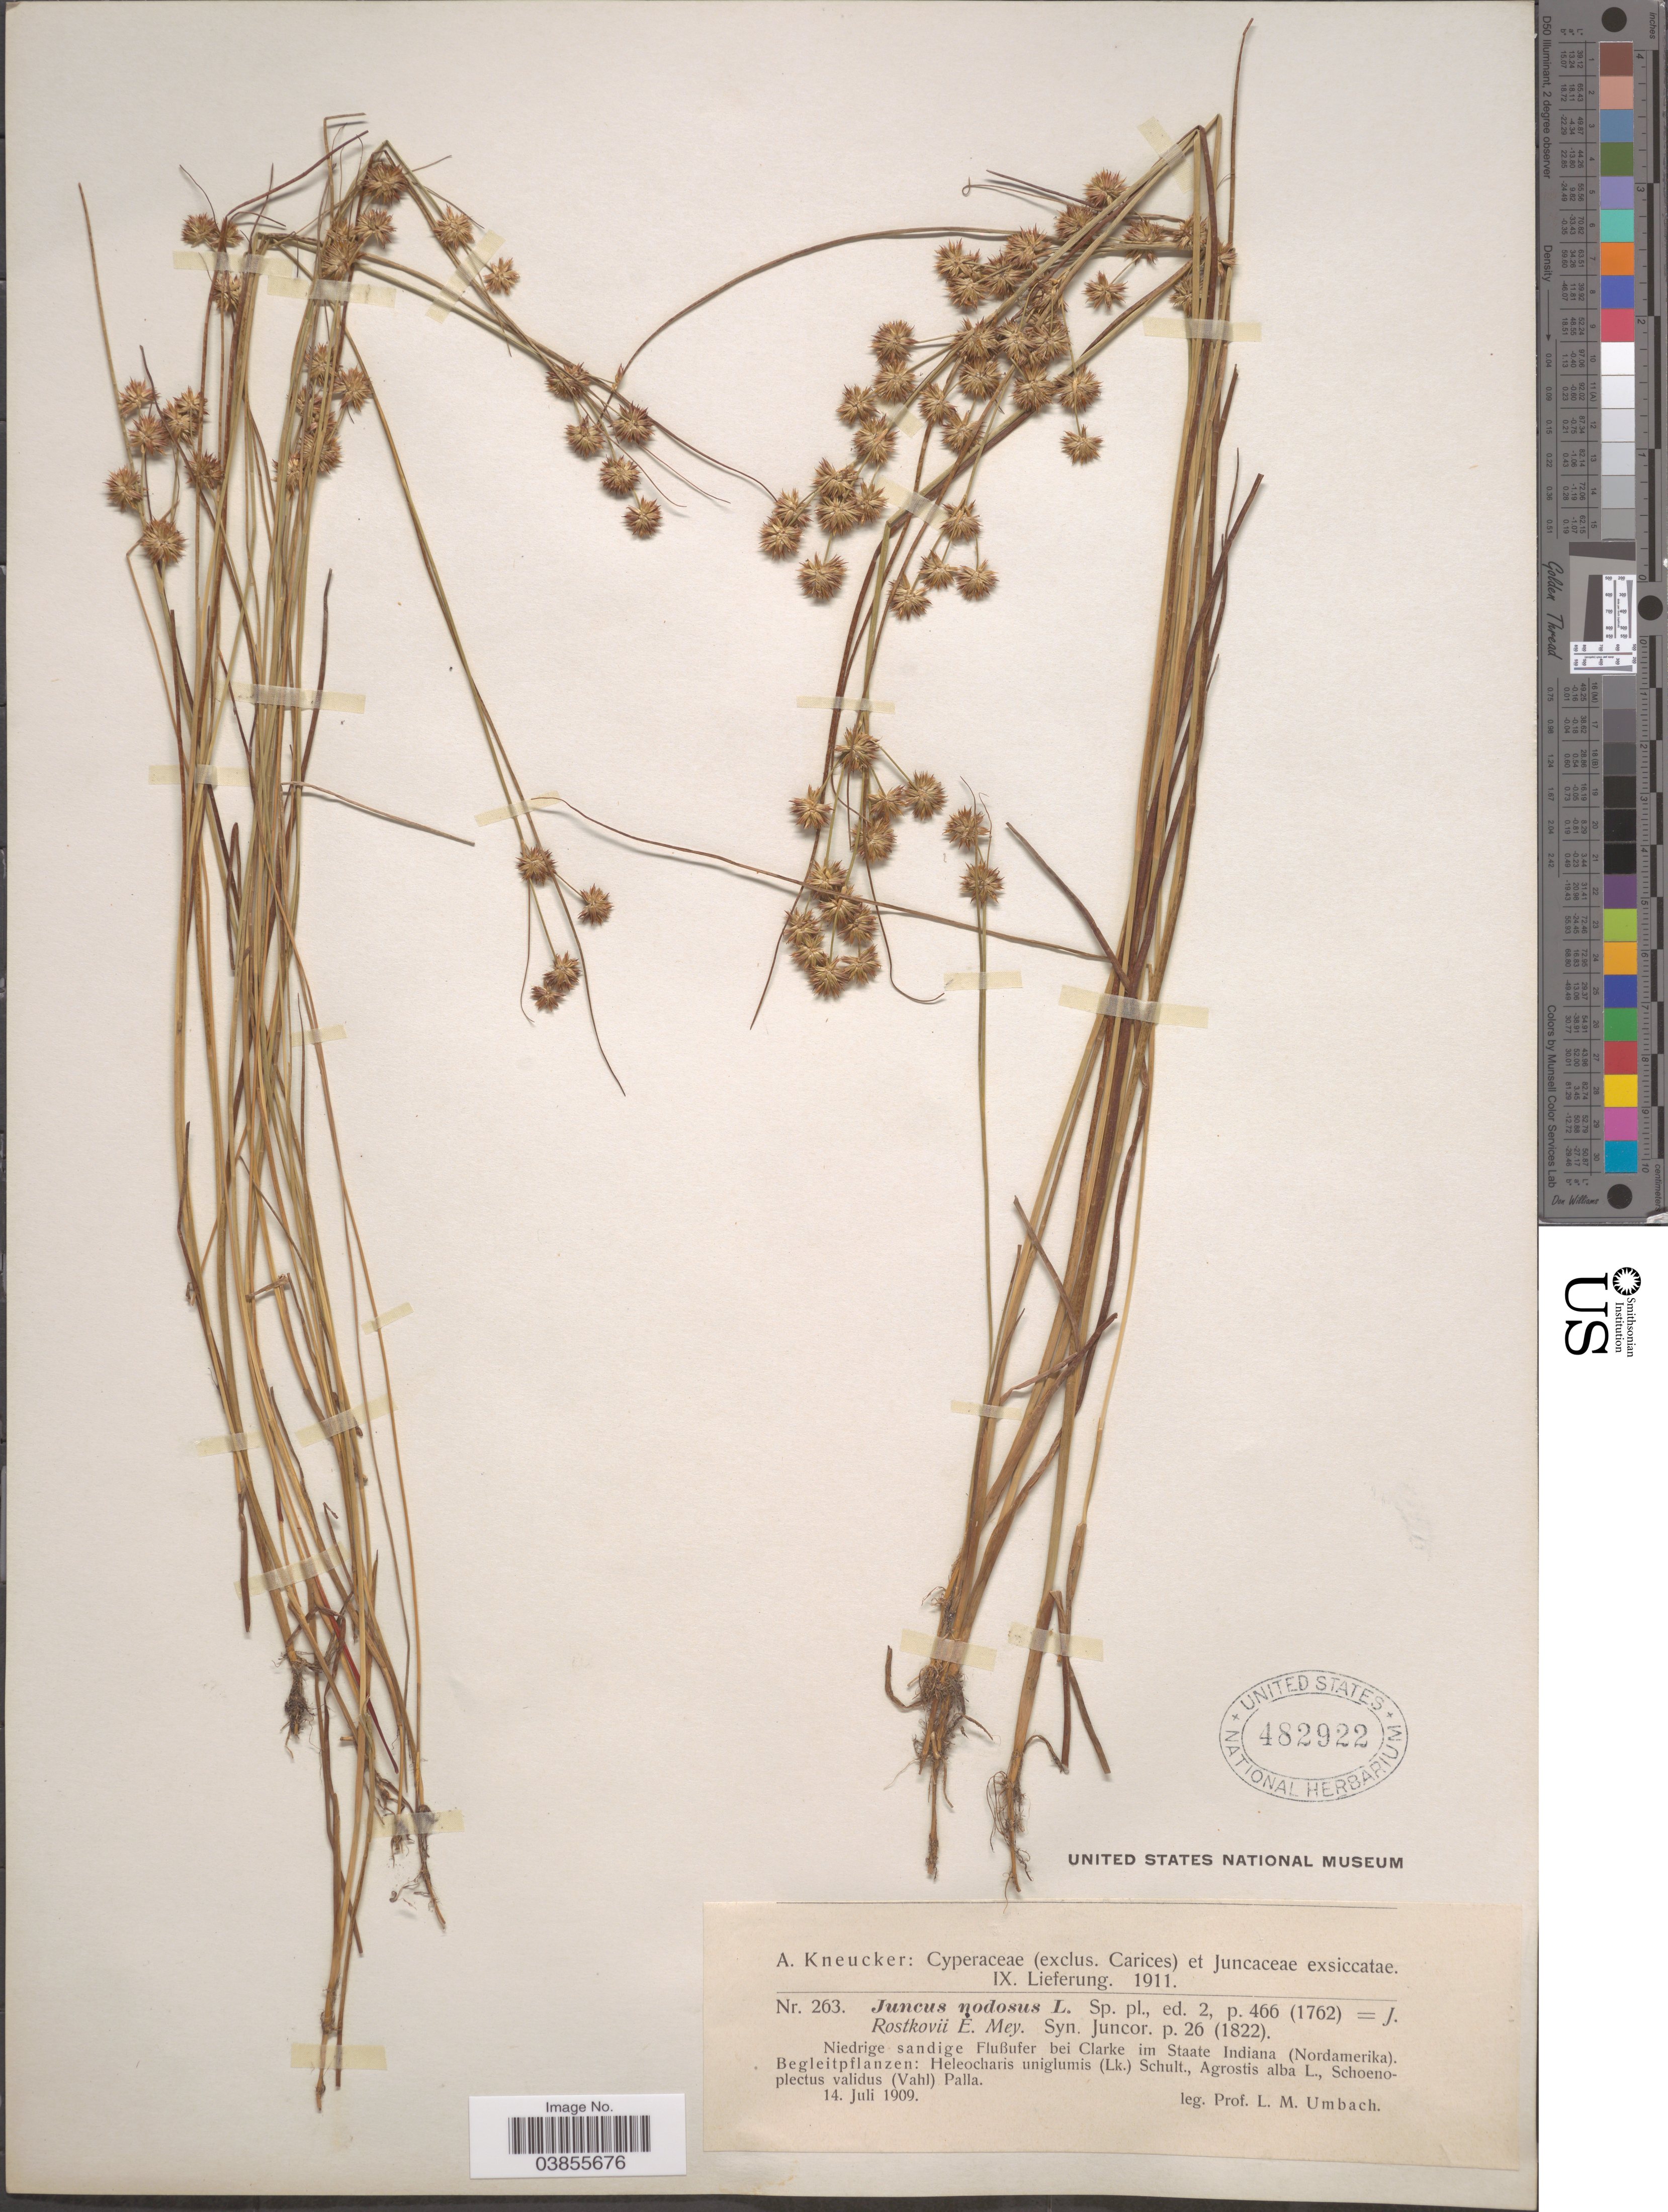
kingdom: Plantae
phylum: Tracheophyta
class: Liliopsida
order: Poales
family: Juncaceae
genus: Juncus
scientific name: Juncus nodosus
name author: L.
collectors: L. M. Umbach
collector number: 263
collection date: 1909-07-14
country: United States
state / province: Indiana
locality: Niedrige sandige Flußufer bei Clarke im Staate Indiana (Nordamerika).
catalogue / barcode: US 482922